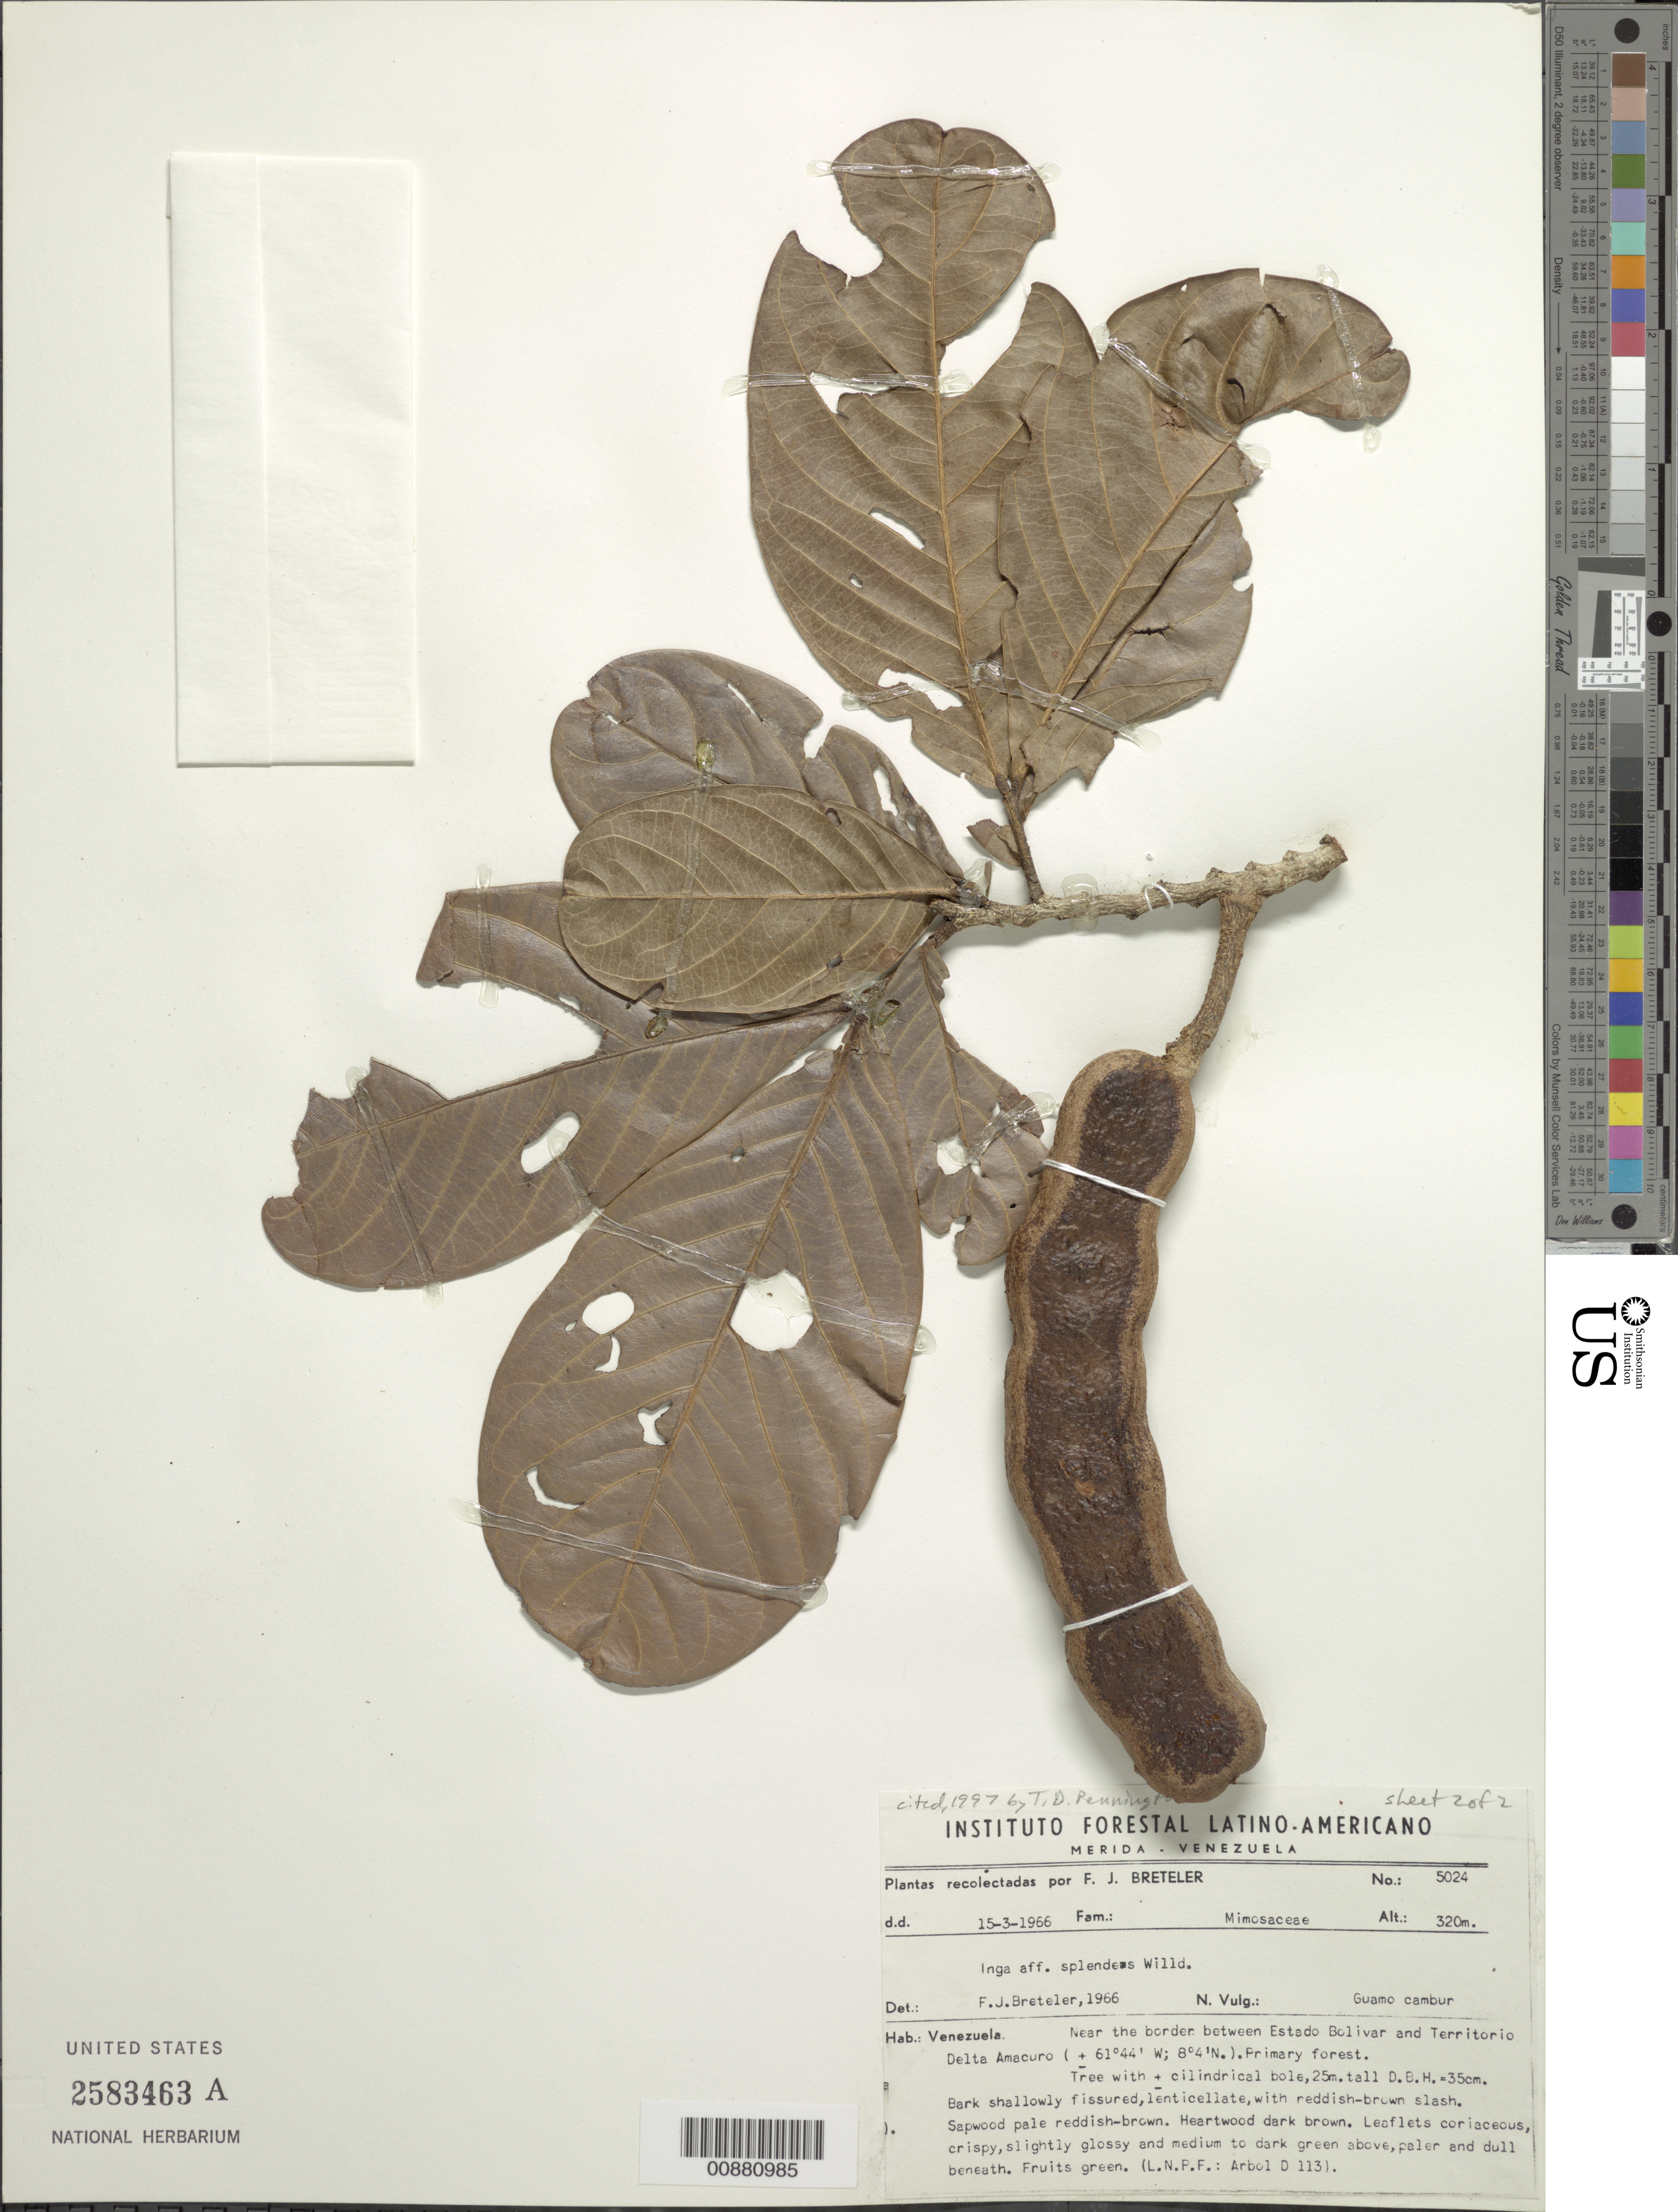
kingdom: Plantae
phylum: Tracheophyta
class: Magnoliopsida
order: Fabales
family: Fabaceae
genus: Inga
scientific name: Inga splendens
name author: Willd.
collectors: F. J. Breteler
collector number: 5024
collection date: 1966-03-15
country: Venezuela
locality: Near the border between Estado Bolivar and Territorio Delta Amacuro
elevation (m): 320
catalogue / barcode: US 2583463A